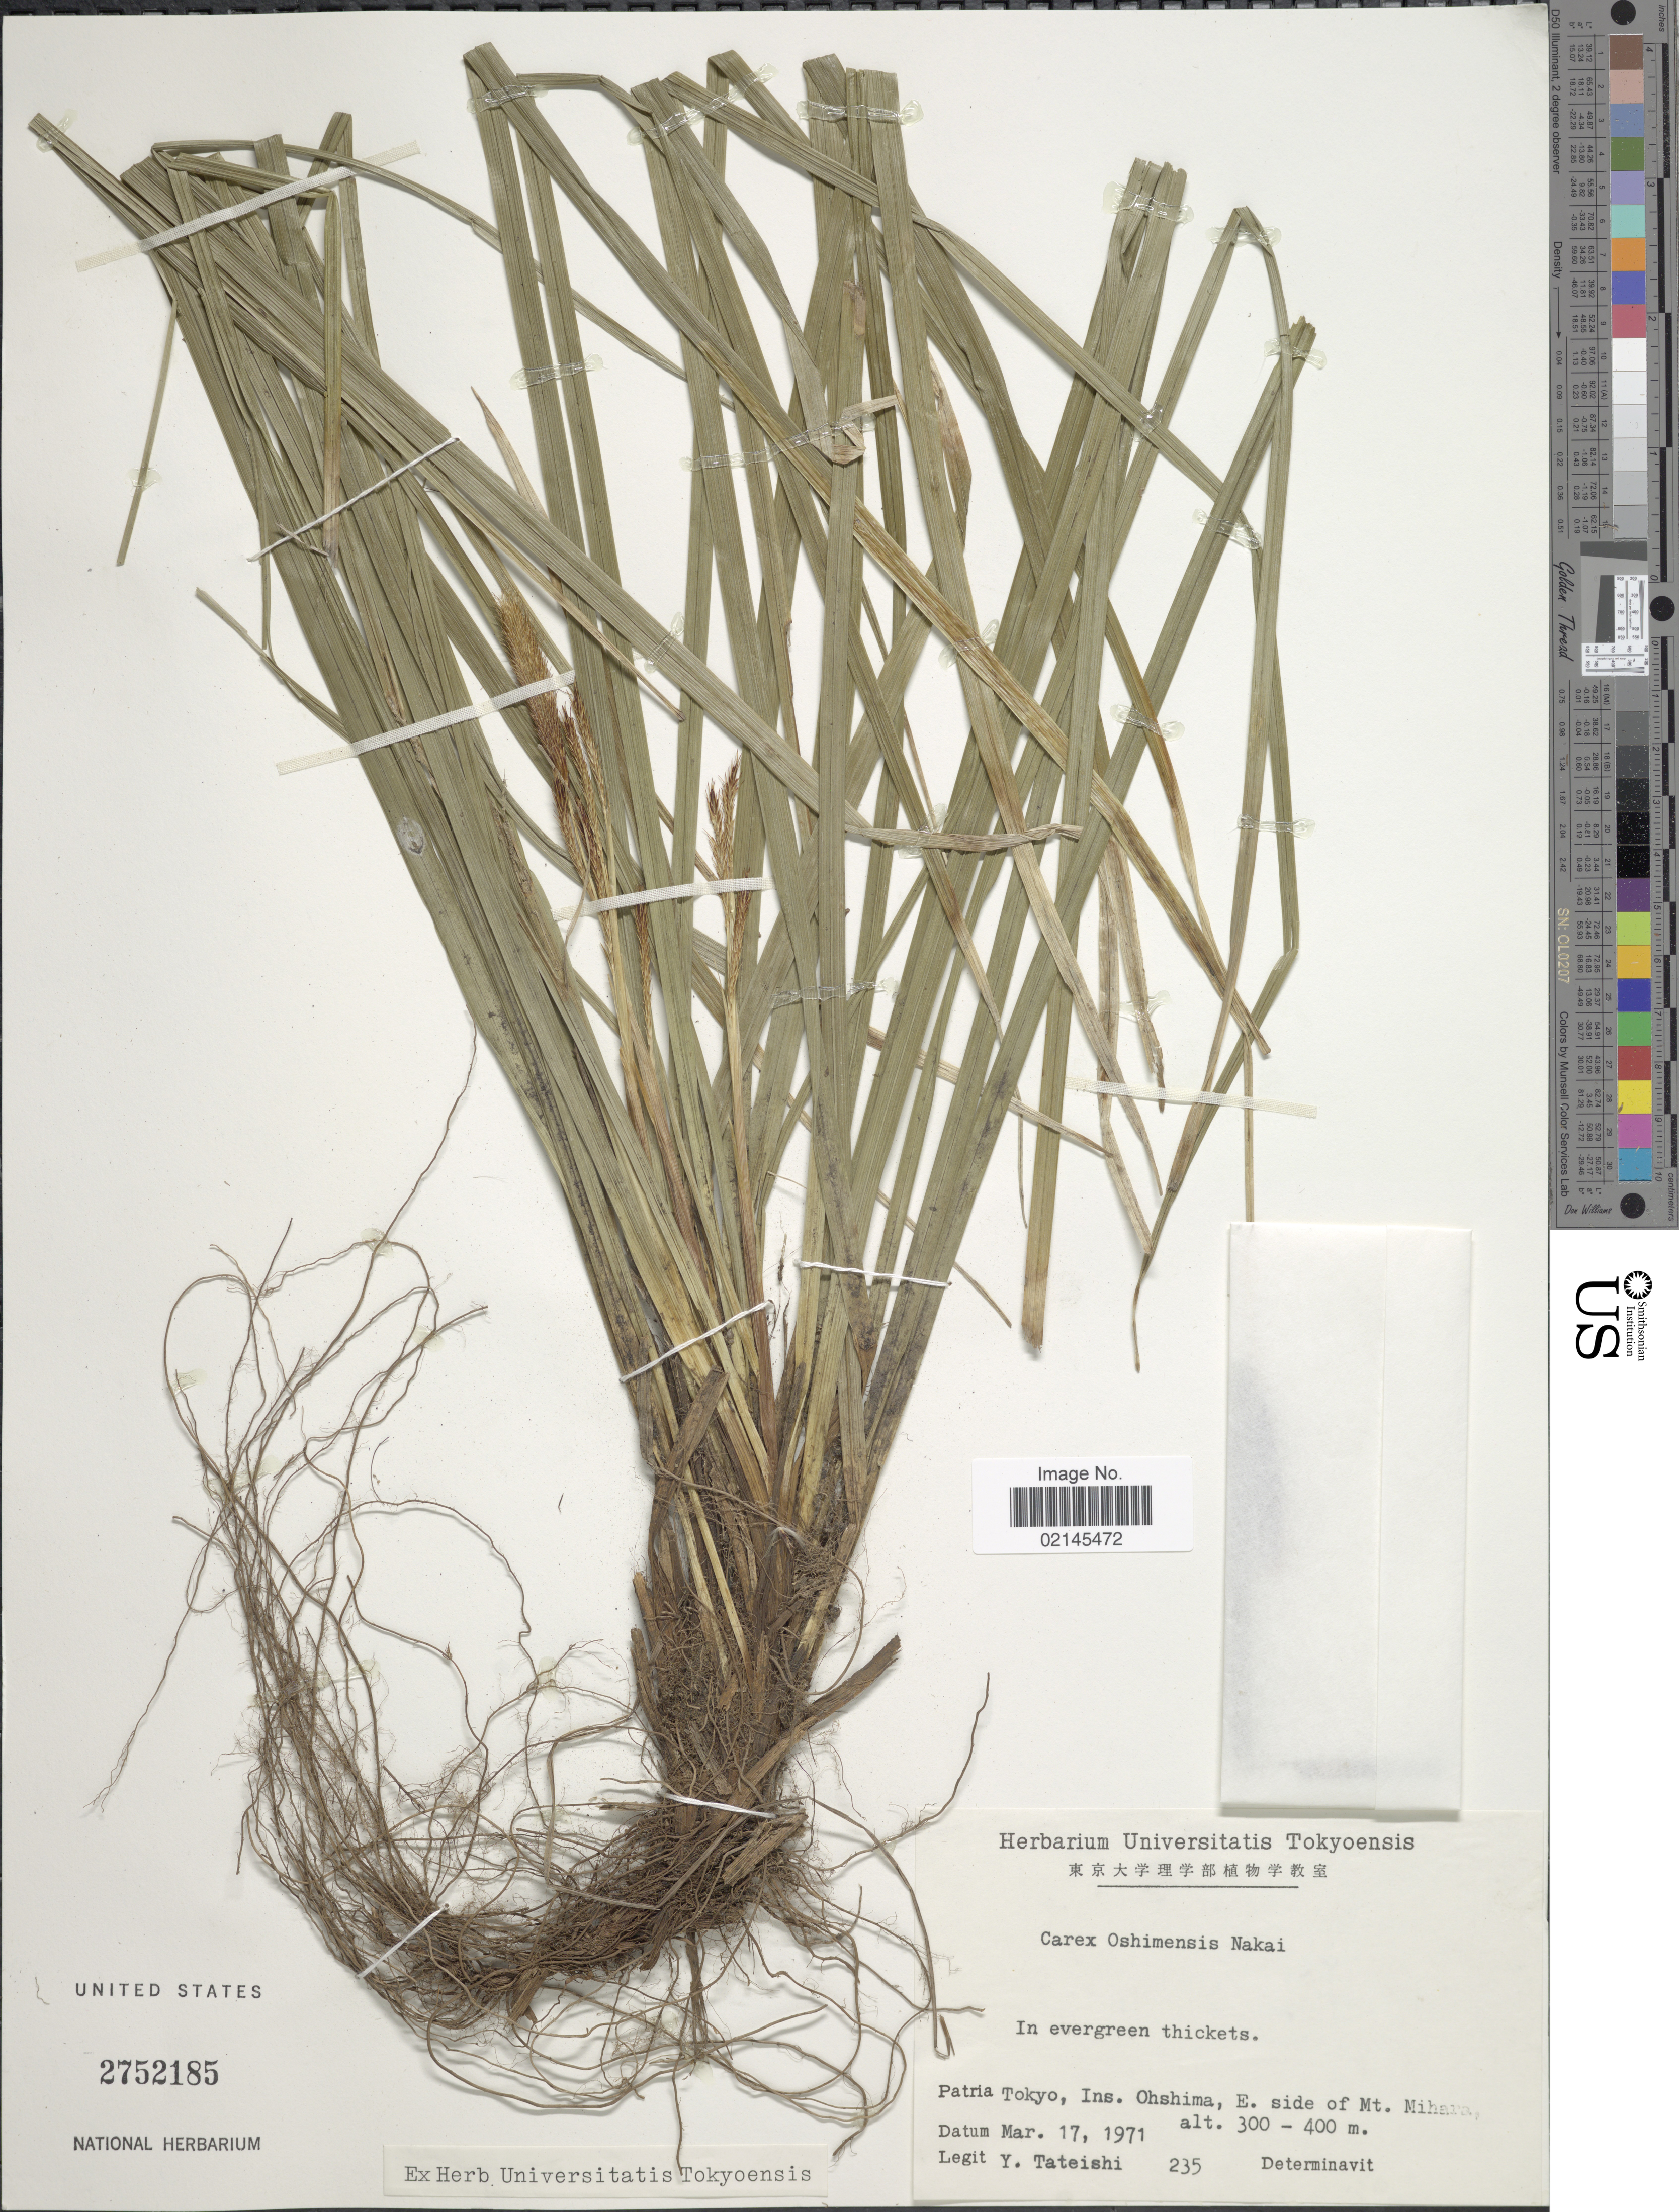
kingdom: Plantae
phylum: Tracheophyta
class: Liliopsida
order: Poales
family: Cyperaceae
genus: Carex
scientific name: Carex oshimensis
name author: Nakai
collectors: Y. Tateishi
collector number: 235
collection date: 1971-03-17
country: Japan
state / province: Tokyo, Federal City of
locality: Tokyo, Ins. Ohshima, E. side of Mt. Mihara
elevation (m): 300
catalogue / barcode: US 2752185